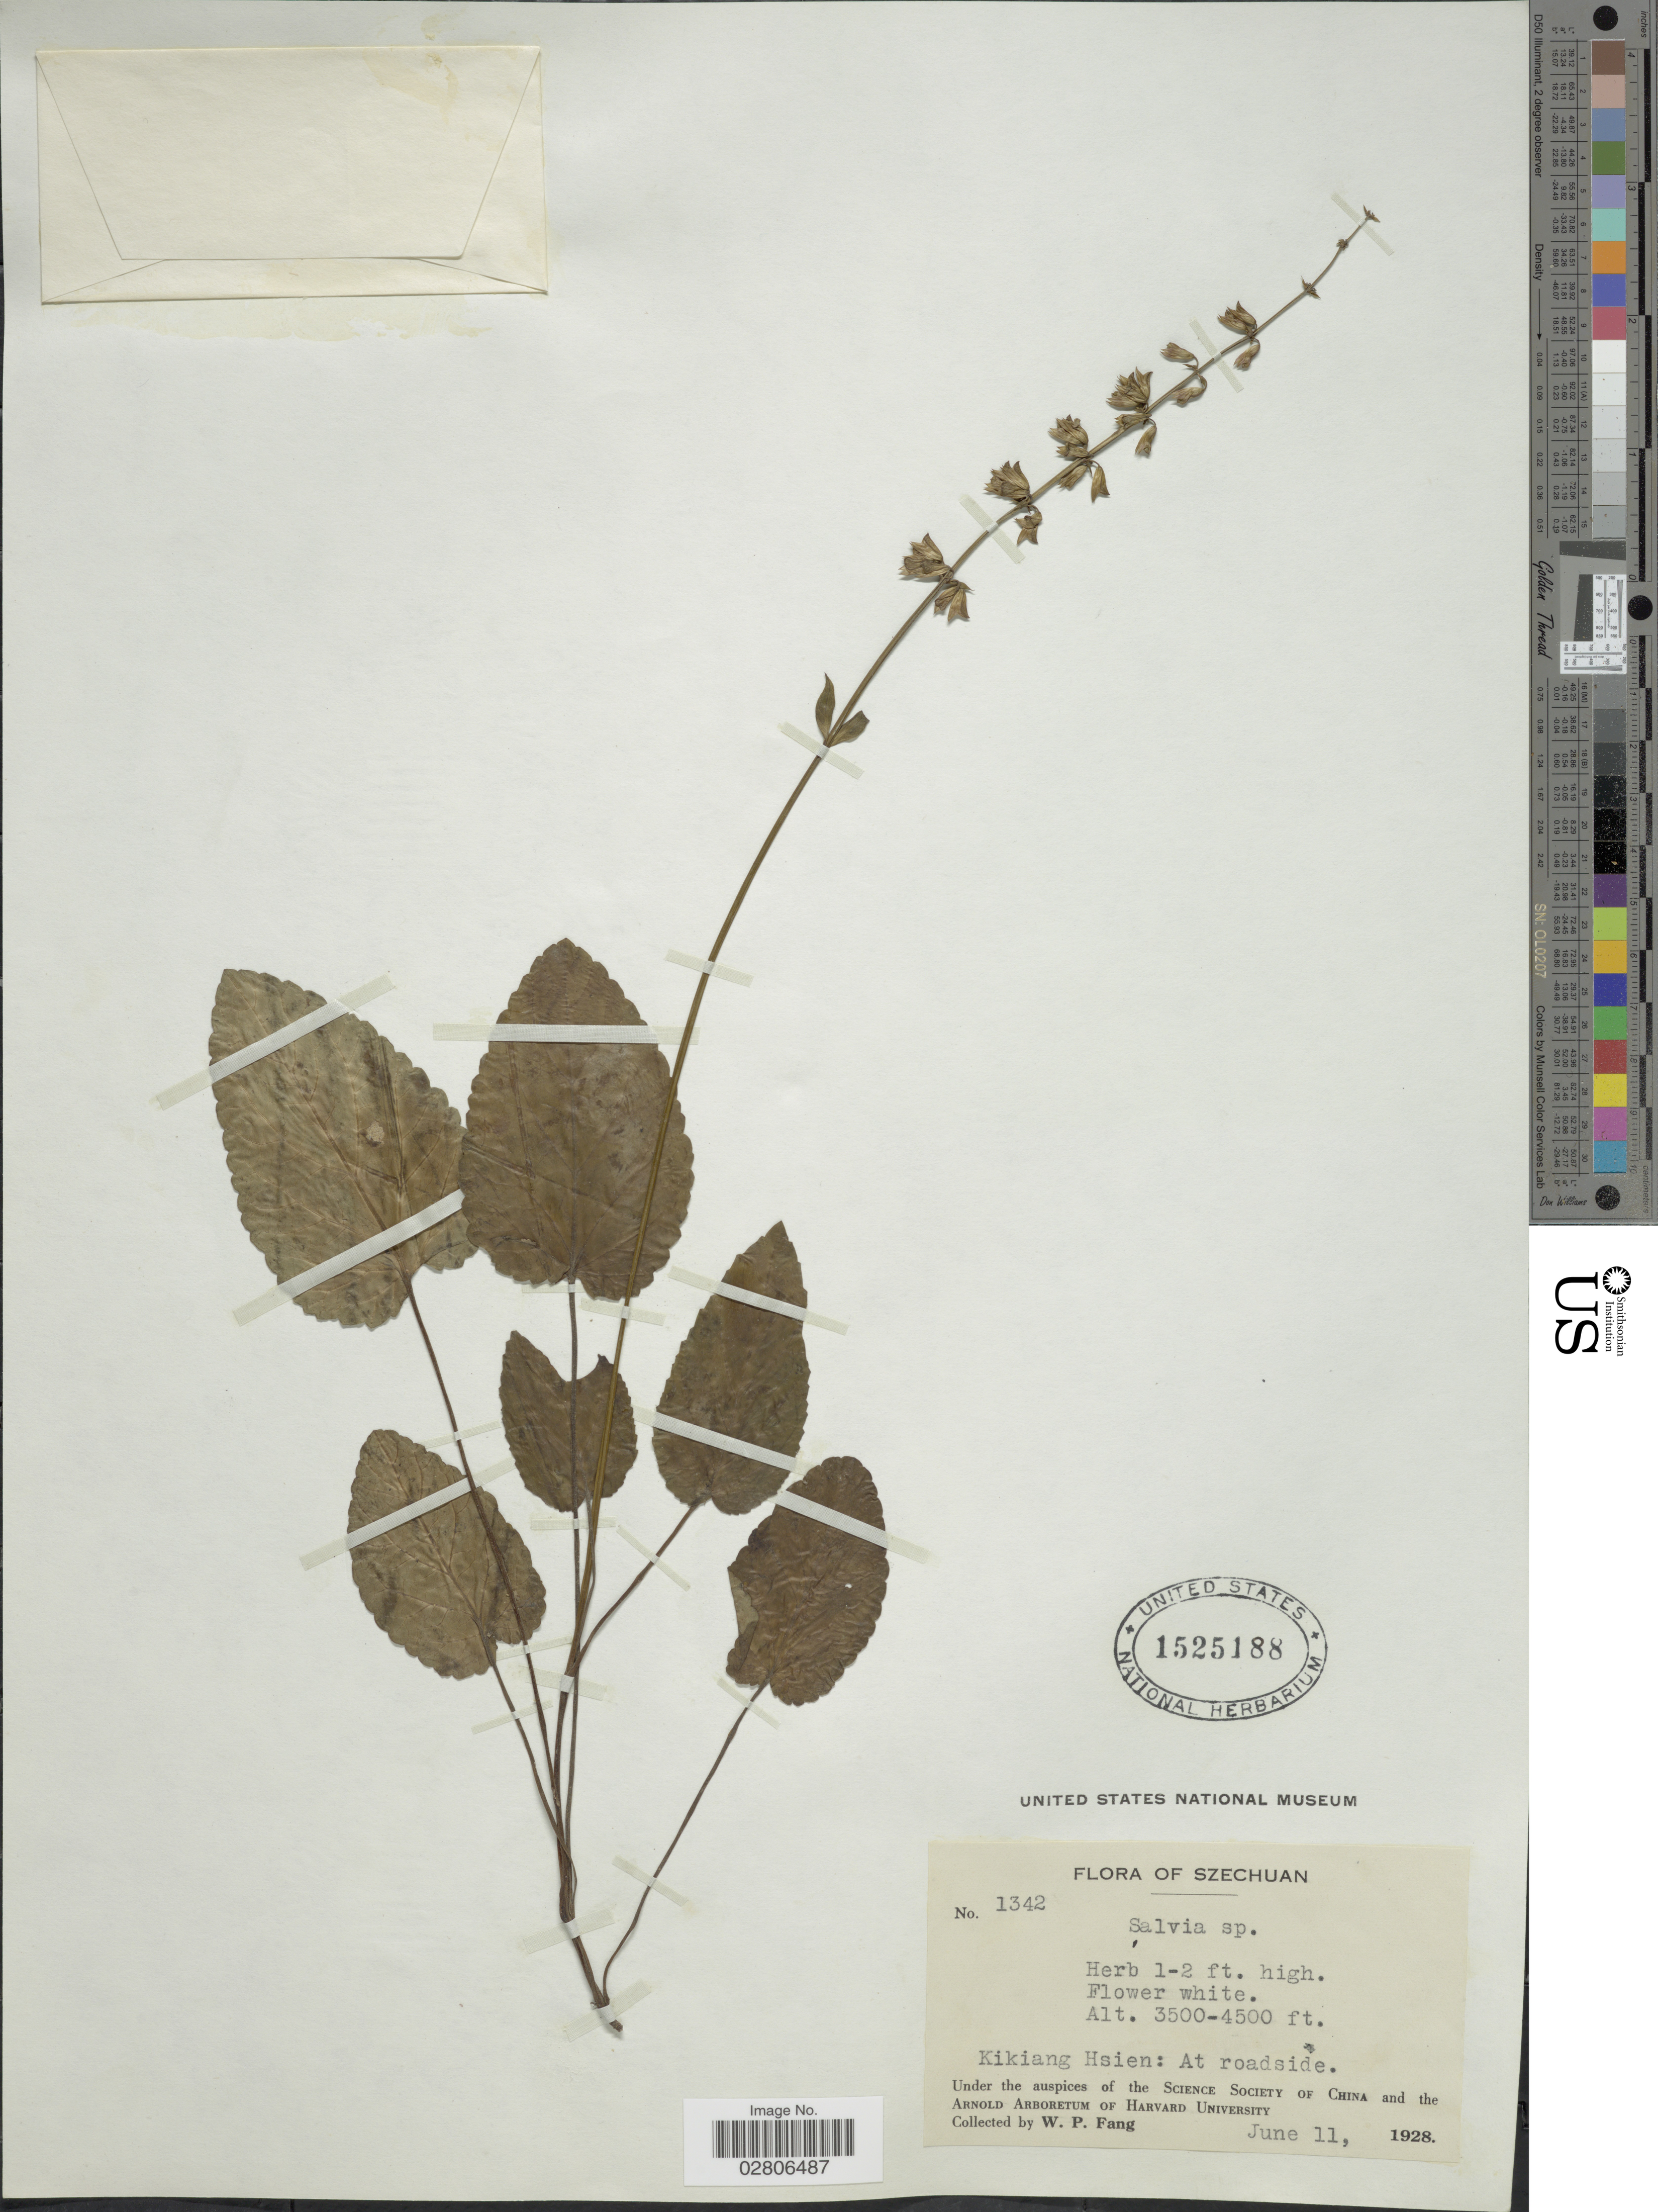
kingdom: Plantae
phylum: Tracheophyta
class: Magnoliopsida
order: Lamiales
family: Lamiaceae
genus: Salvia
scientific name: Salvia sp.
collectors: W. P. Fang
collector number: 1342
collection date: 1928-06-11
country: China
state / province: Sichuan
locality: Szechuan. Kikiang Hsien: At roadside.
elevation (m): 1067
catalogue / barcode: US 1525188